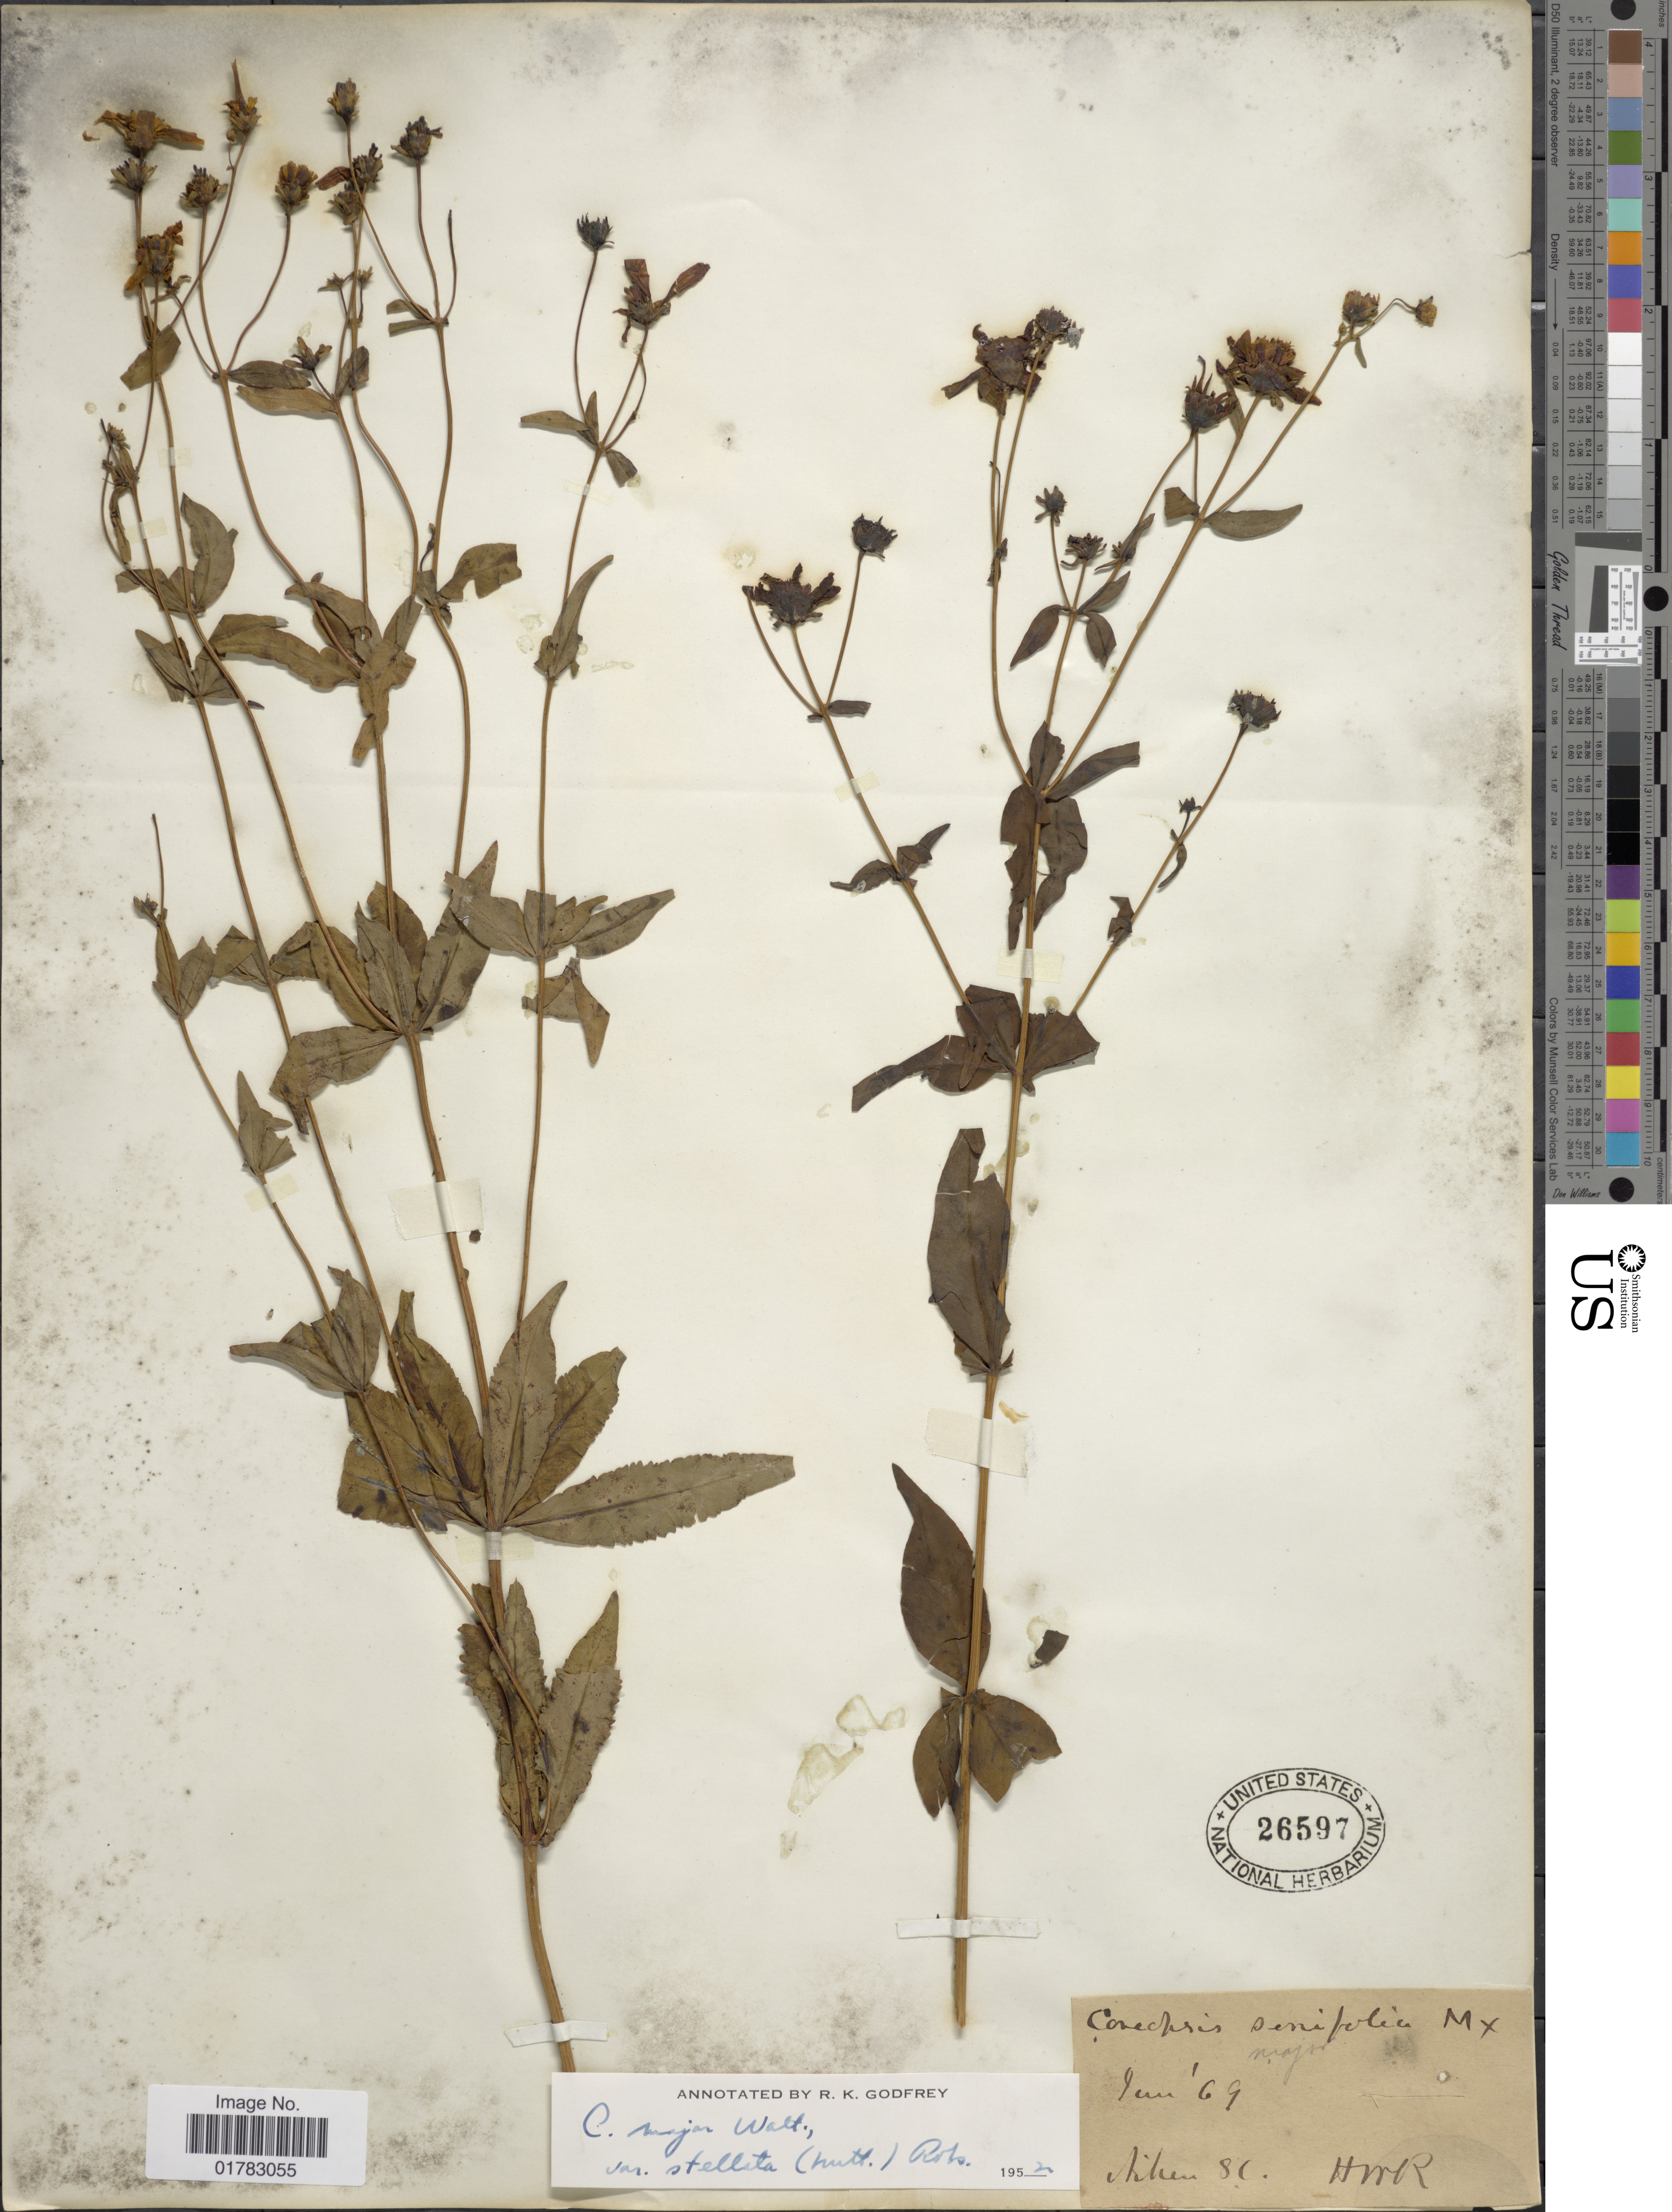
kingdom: Plantae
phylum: Tracheophyta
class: Magnoliopsida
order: Asterales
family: Asteraceae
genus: Coreopsis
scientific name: Coreopsis major var. stellata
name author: (Nutt.) Torr. & A. Gray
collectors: H. M. R.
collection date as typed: Transcribed d/m/y: /1/69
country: United States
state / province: South Carolina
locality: Aiken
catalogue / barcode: US 26597